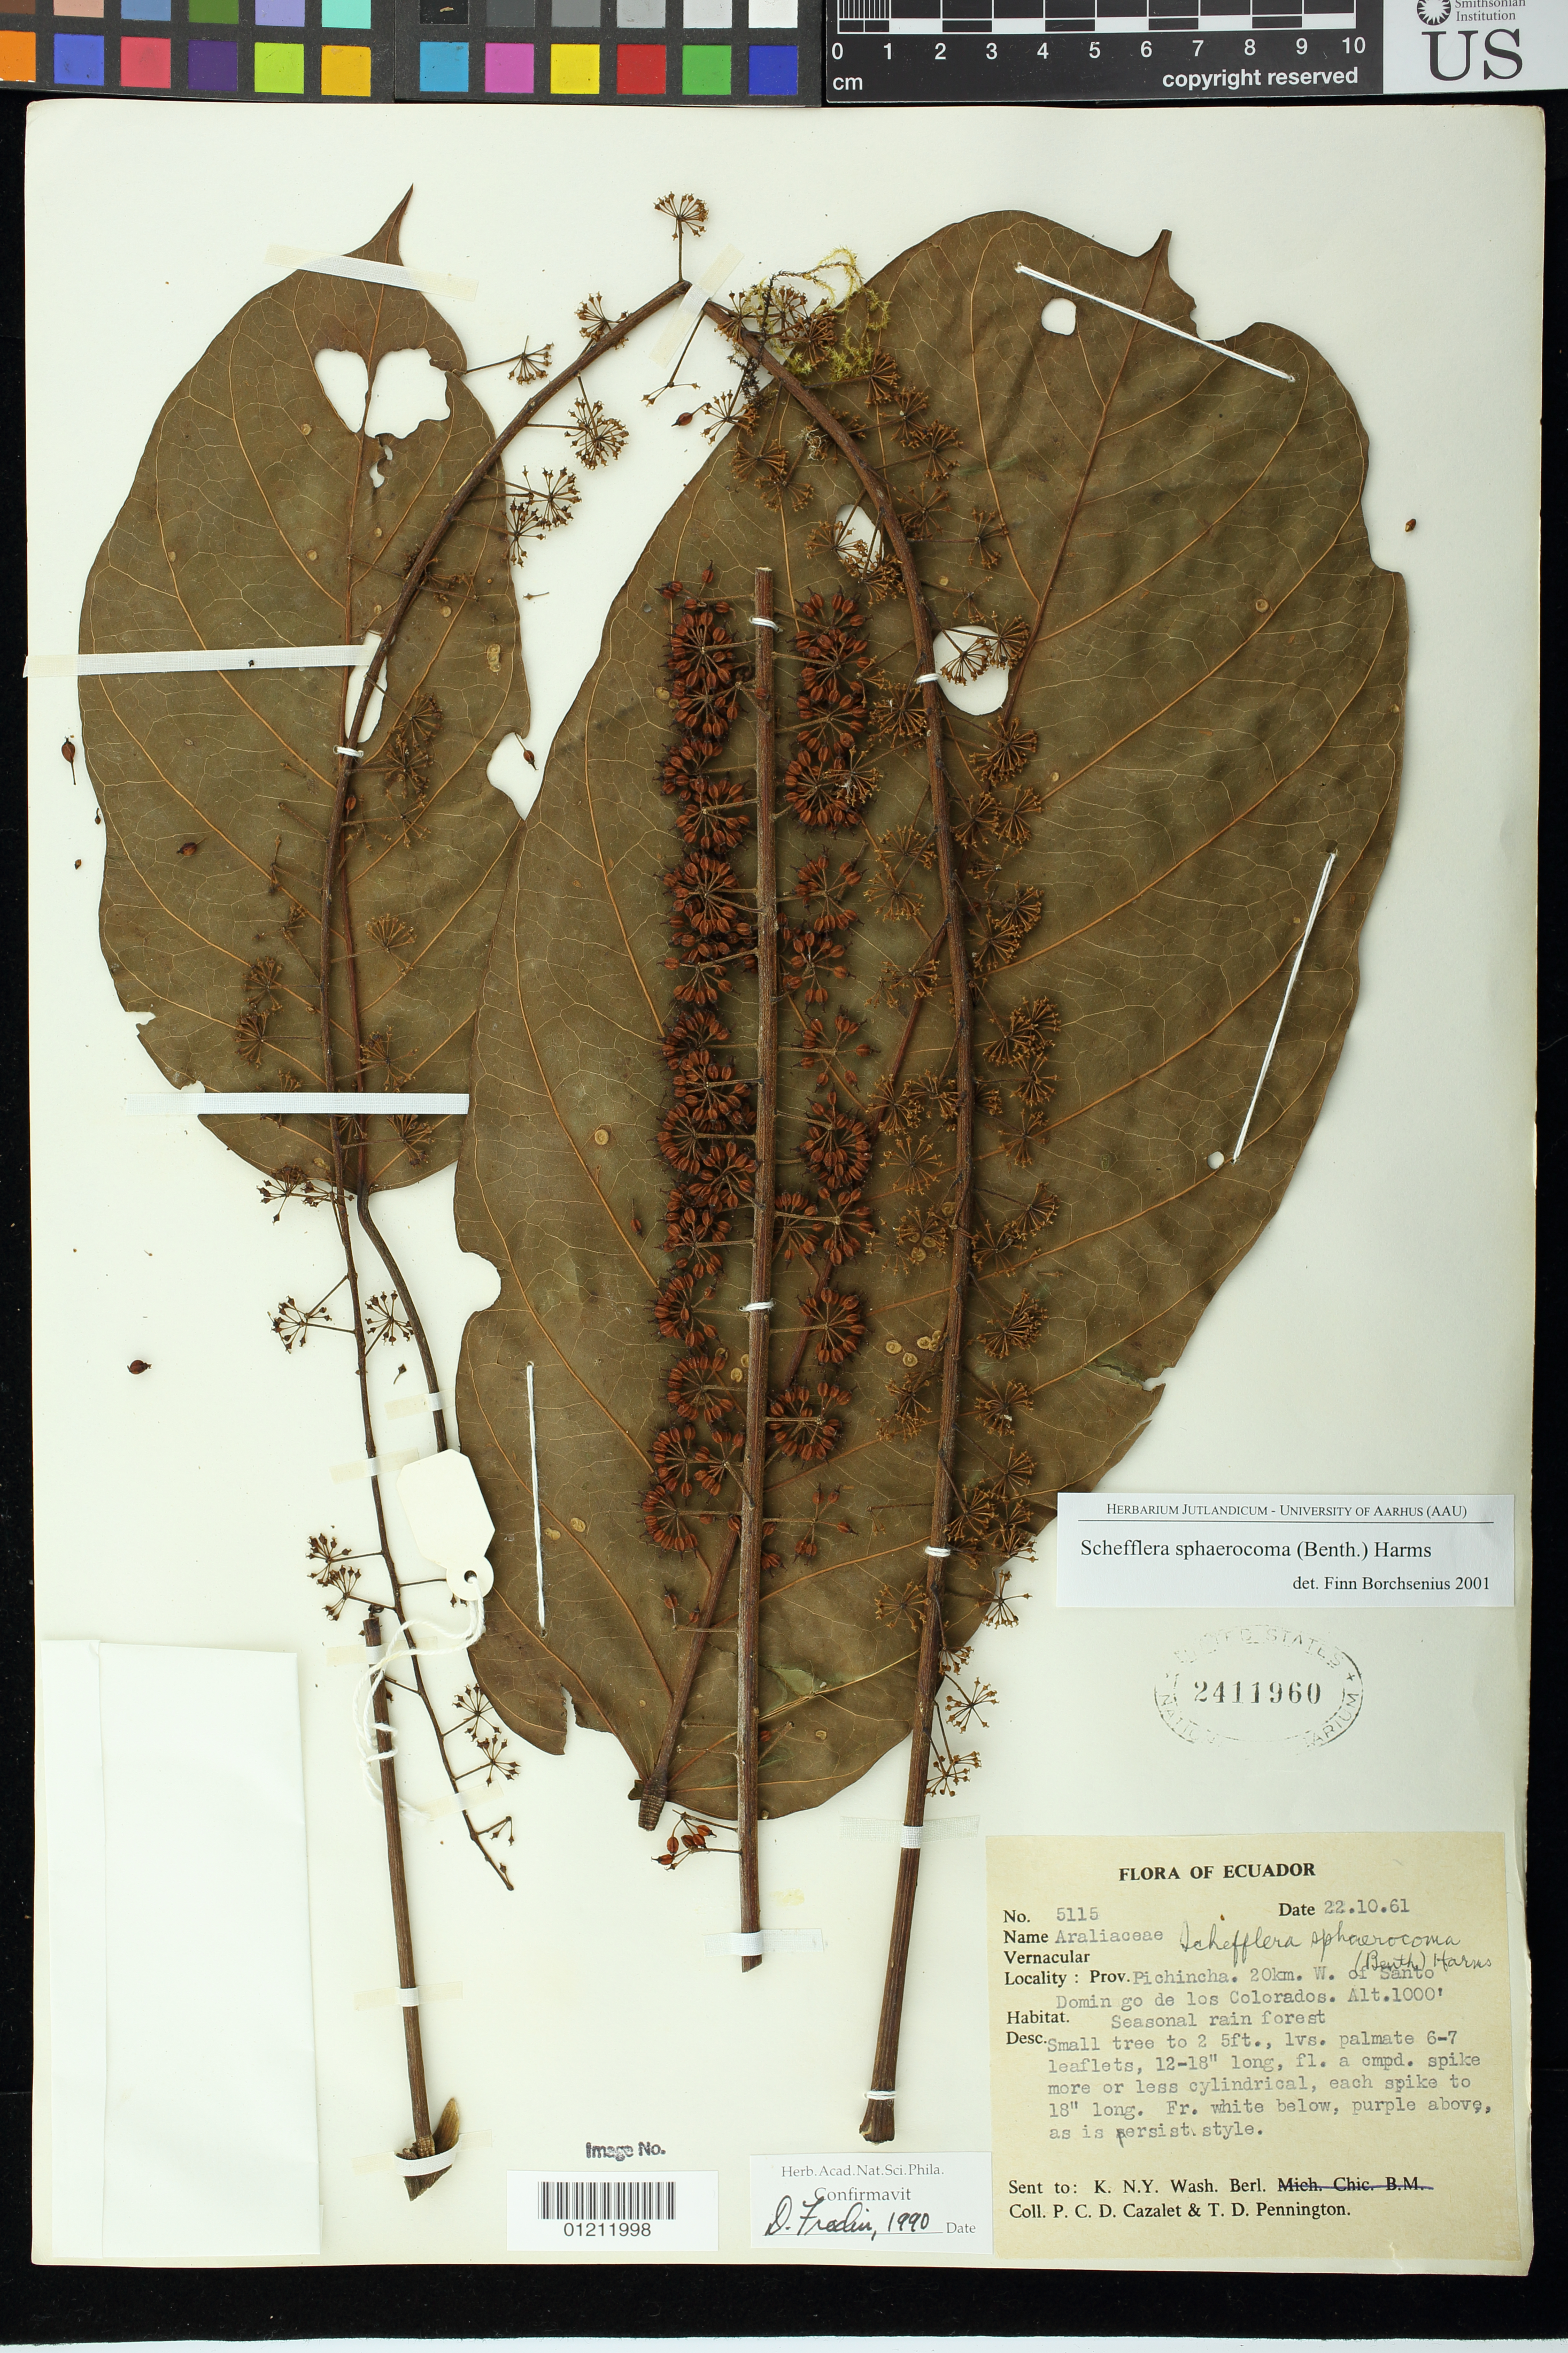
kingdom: Plantae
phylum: Tracheophyta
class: Magnoliopsida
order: Apiales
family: Araliaceae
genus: Schefflera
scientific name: Schefflera sphaerocoma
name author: (Benth.) Harms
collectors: P. Cazalet & T. D. Pennington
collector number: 5115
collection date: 1961-10-22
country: Ecuador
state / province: Tsáchilas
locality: Prov. Pichincha. 20 km. W. of Santo Domingo de los Colorados.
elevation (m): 305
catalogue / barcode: US 2411960